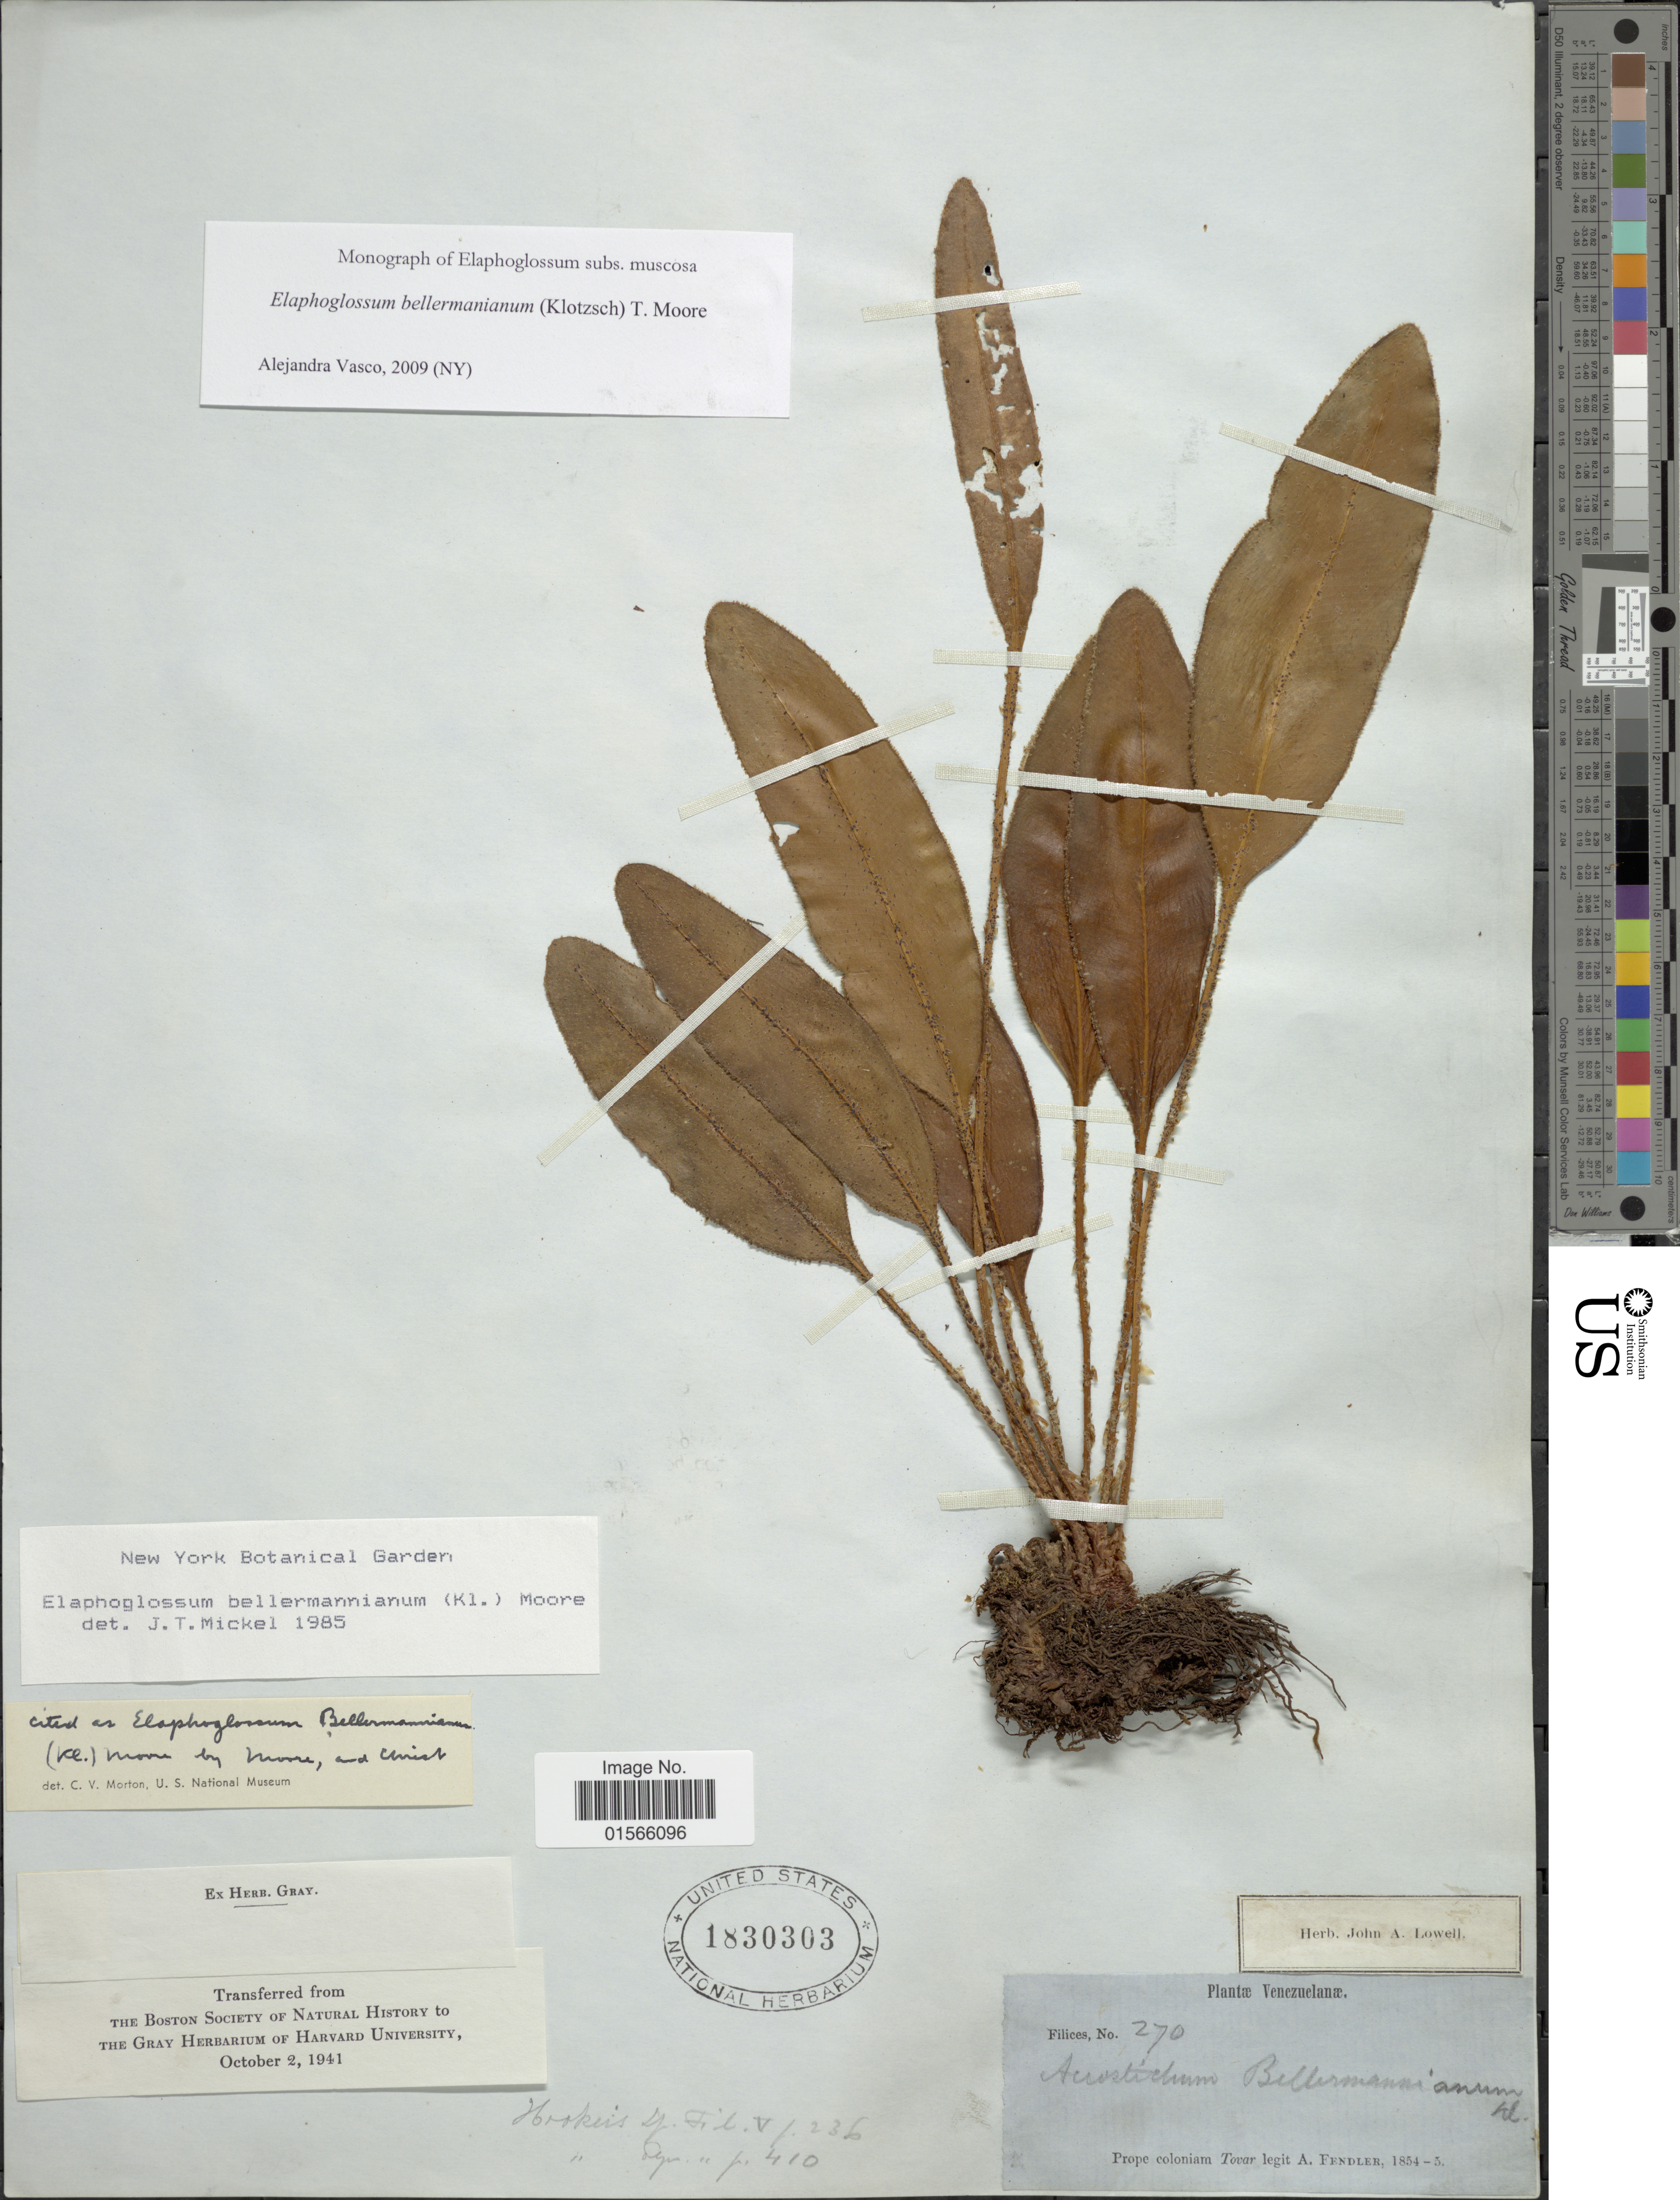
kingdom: Plantae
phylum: Tracheophyta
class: Polypodiopsida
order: Polypodiales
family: Dryopteridaceae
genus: Elaphoglossum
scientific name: Elaphoglossum bellermannianum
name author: (Klotzsch) T. Moore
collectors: A. Fendler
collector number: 270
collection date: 1854/1855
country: Venezuela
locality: Prope coloniam Tovar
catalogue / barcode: US 1830303